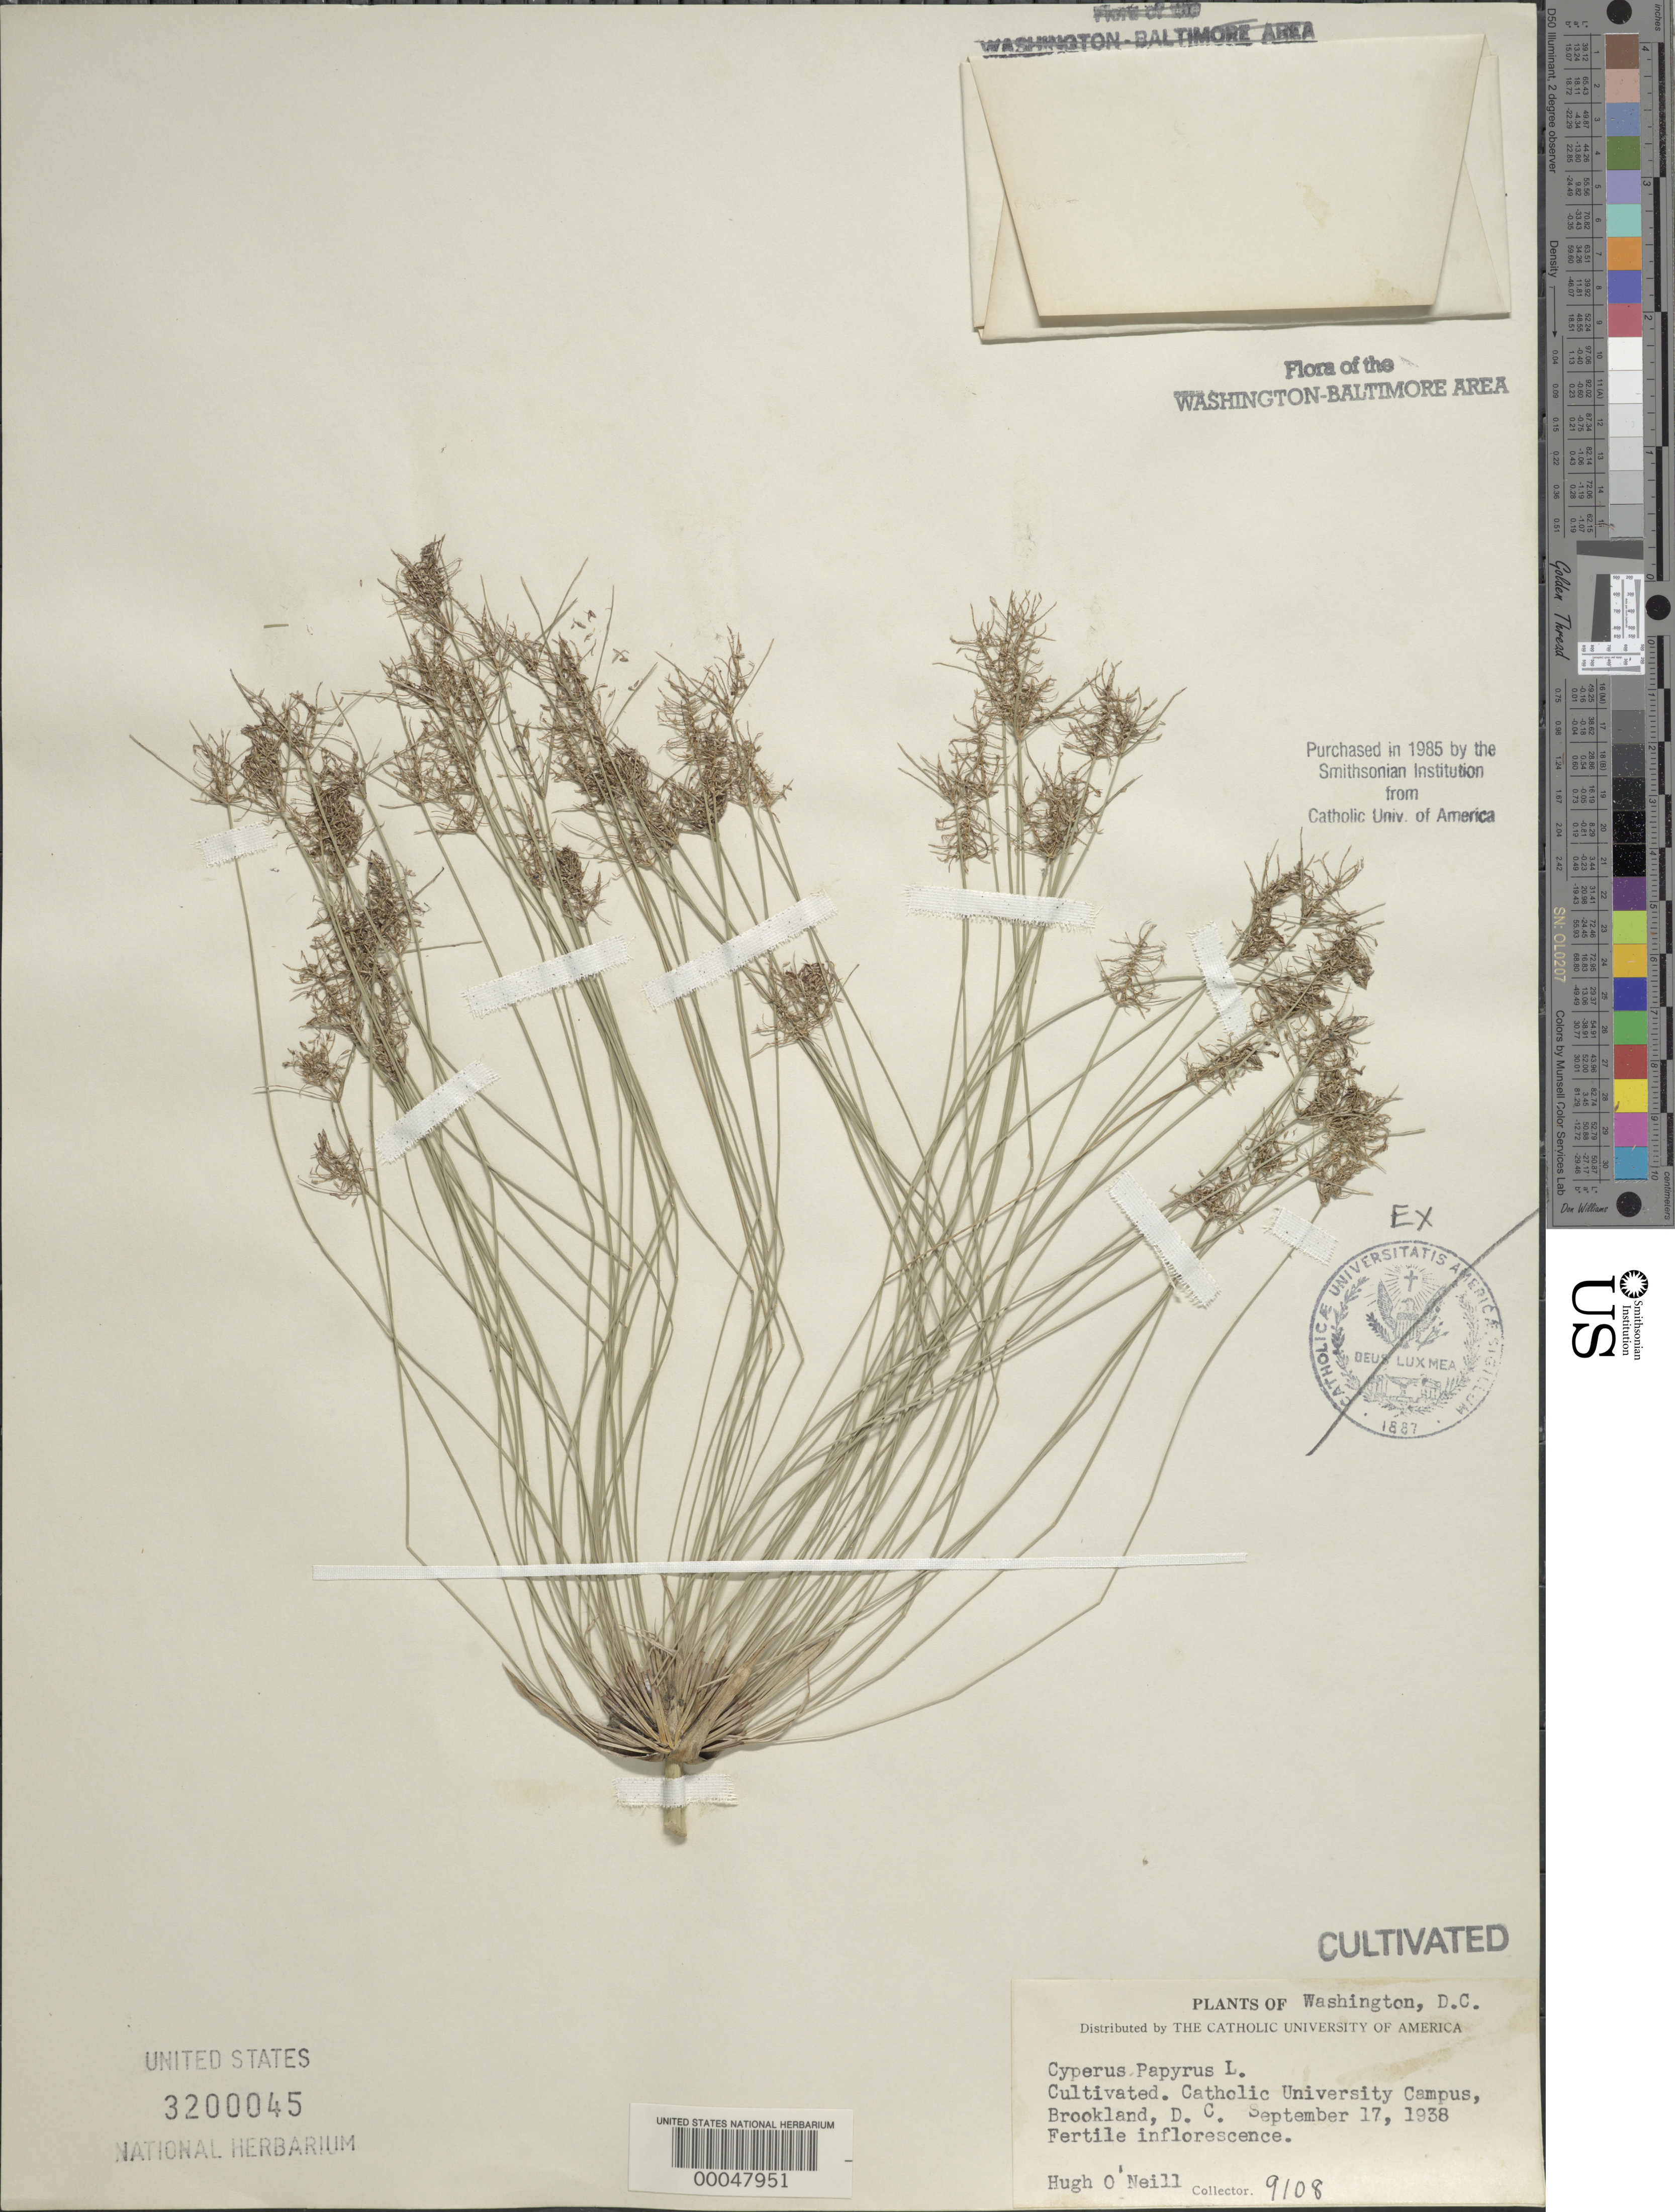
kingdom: Plantae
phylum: Tracheophyta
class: Liliopsida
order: Poales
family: Cyperaceae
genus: Cyperus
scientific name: Cyperus papyrus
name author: L.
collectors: H. O'Neill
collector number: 9108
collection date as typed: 17 Sep 1938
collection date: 1938-09-17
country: United States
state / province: District of Columbia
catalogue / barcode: US 3200045